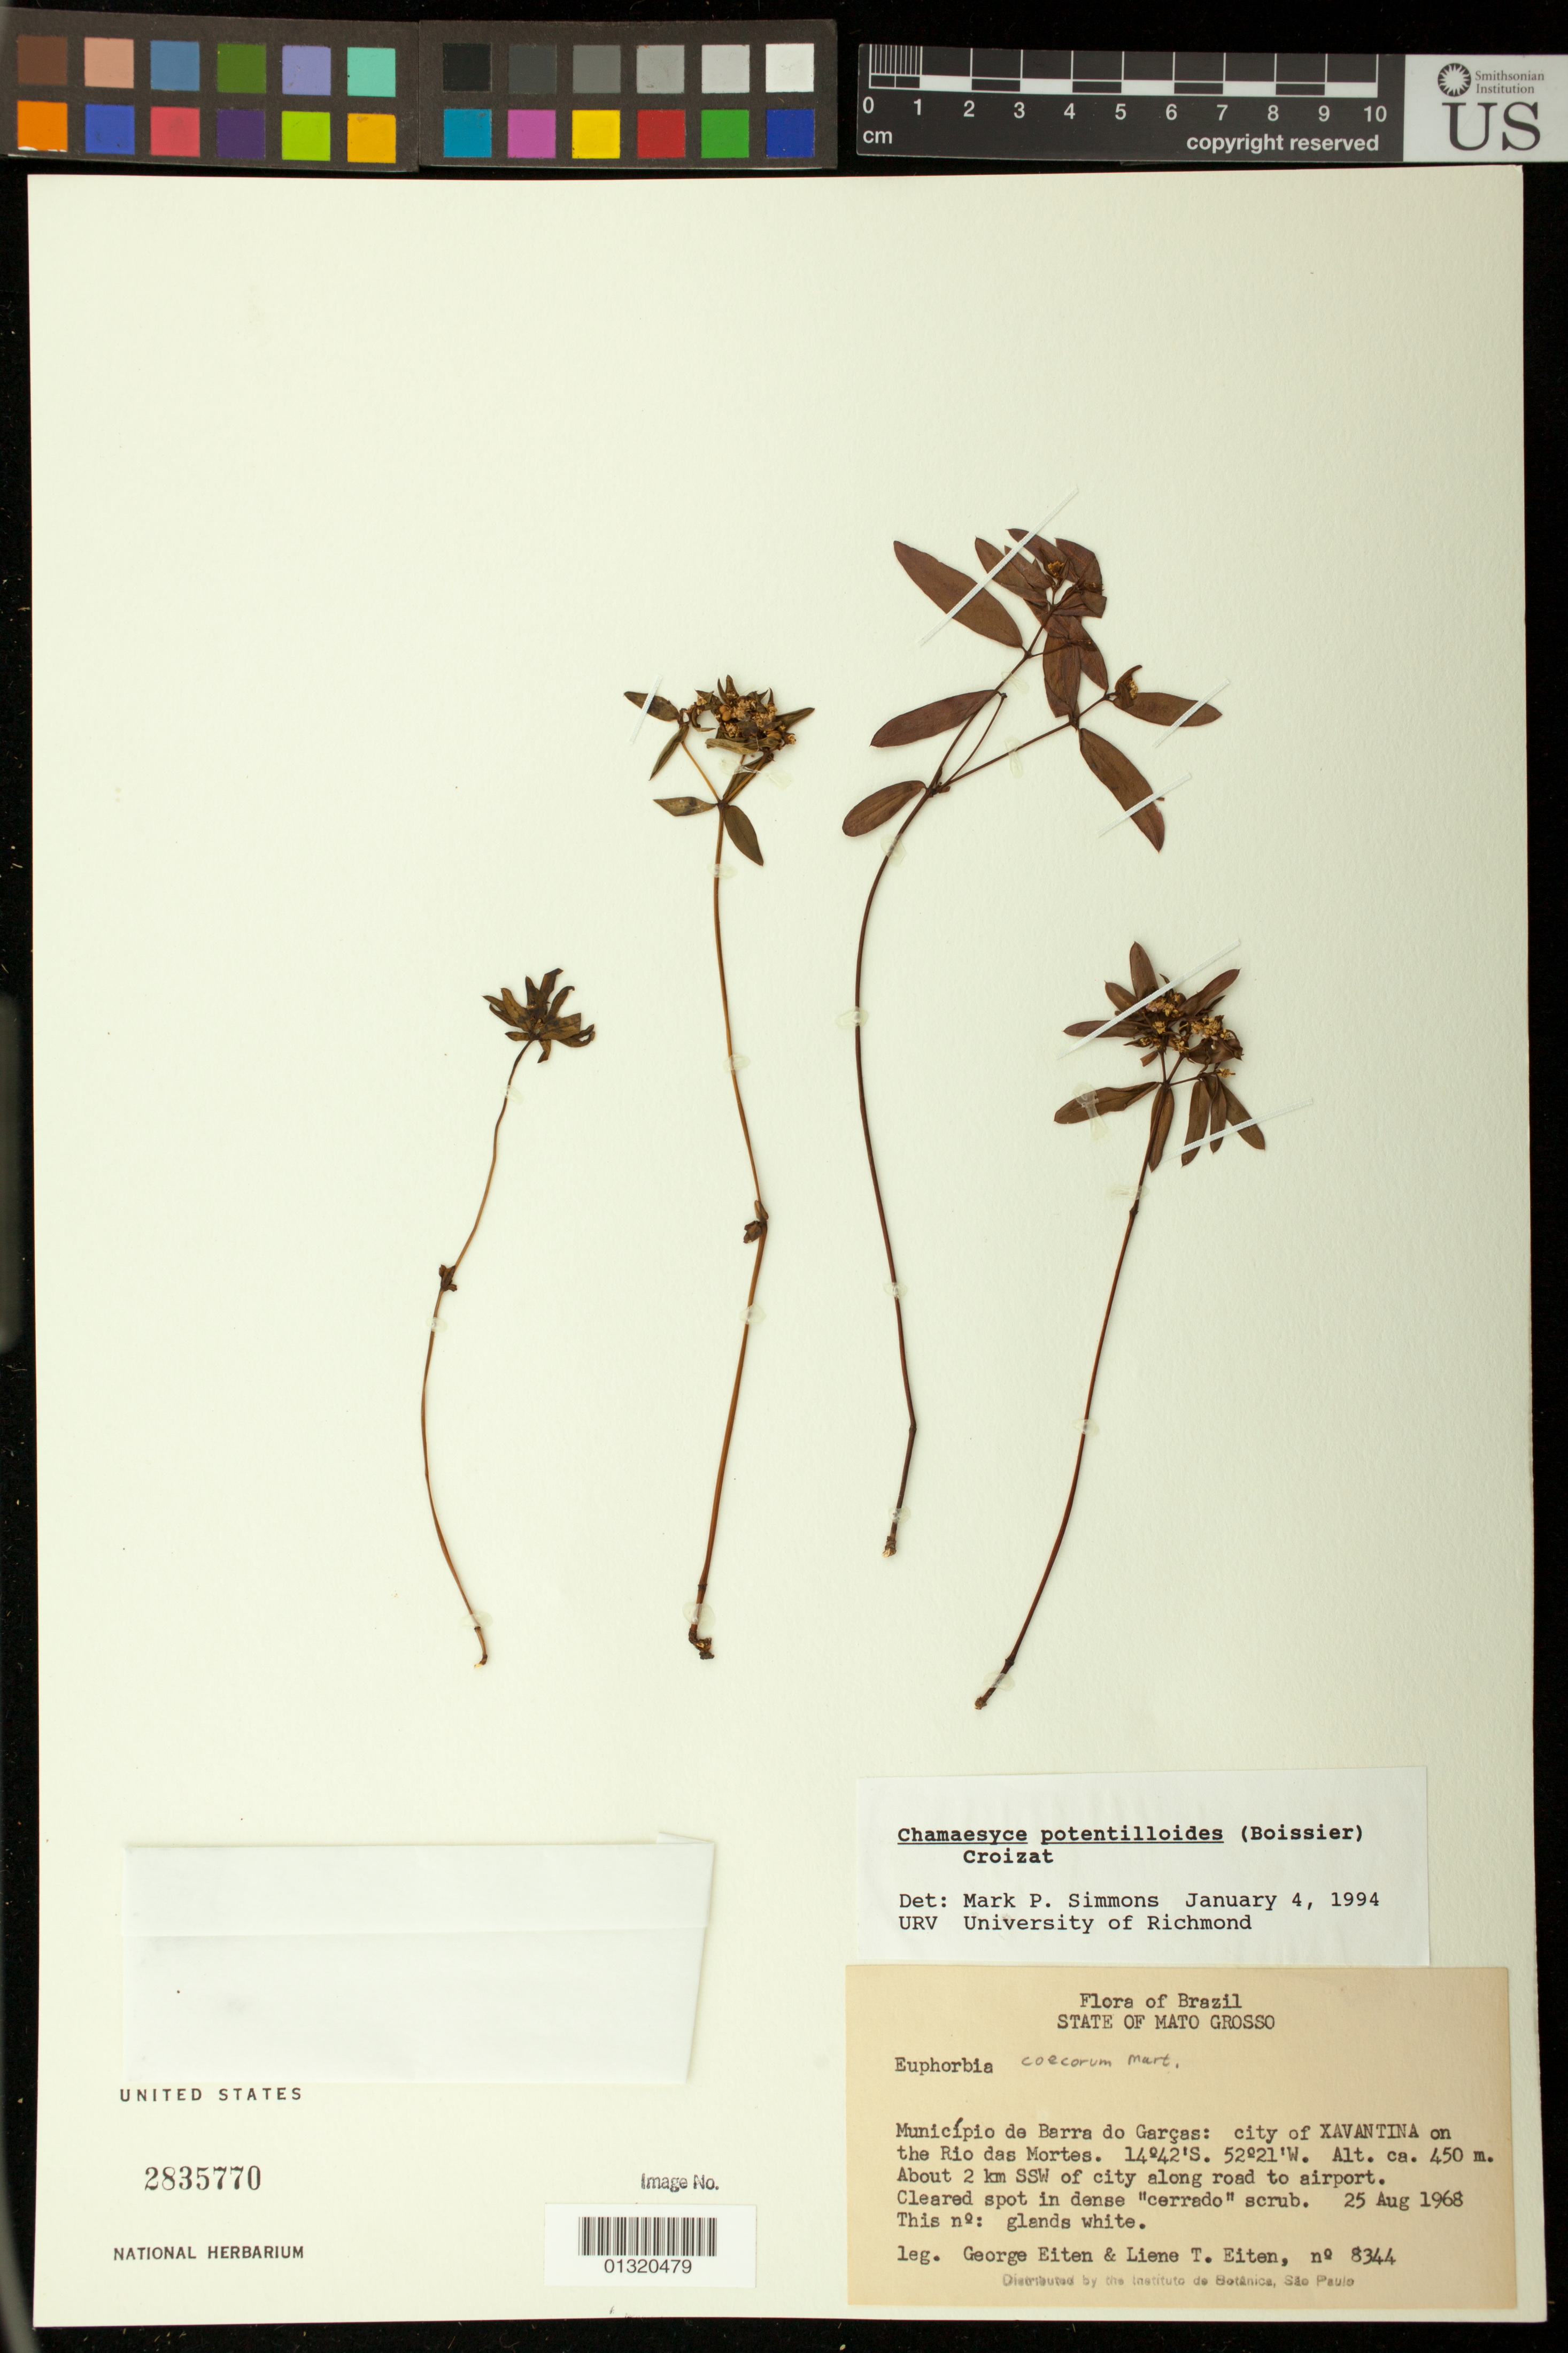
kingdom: Plantae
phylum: Tracheophyta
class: Magnoliopsida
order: Malpighiales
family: Euphorbiaceae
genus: Euphorbia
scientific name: Euphorbia potentilloides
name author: Boiss.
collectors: G. Eiten & L. T. Eiten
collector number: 8344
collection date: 1968-08-25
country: Brazil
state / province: Mato Grosso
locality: Municipio de Barra de Garcas: city of XAVANTINA on the Rio des Mortes. About 2 km SSW of city along road to airport. ;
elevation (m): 450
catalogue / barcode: US 2835770